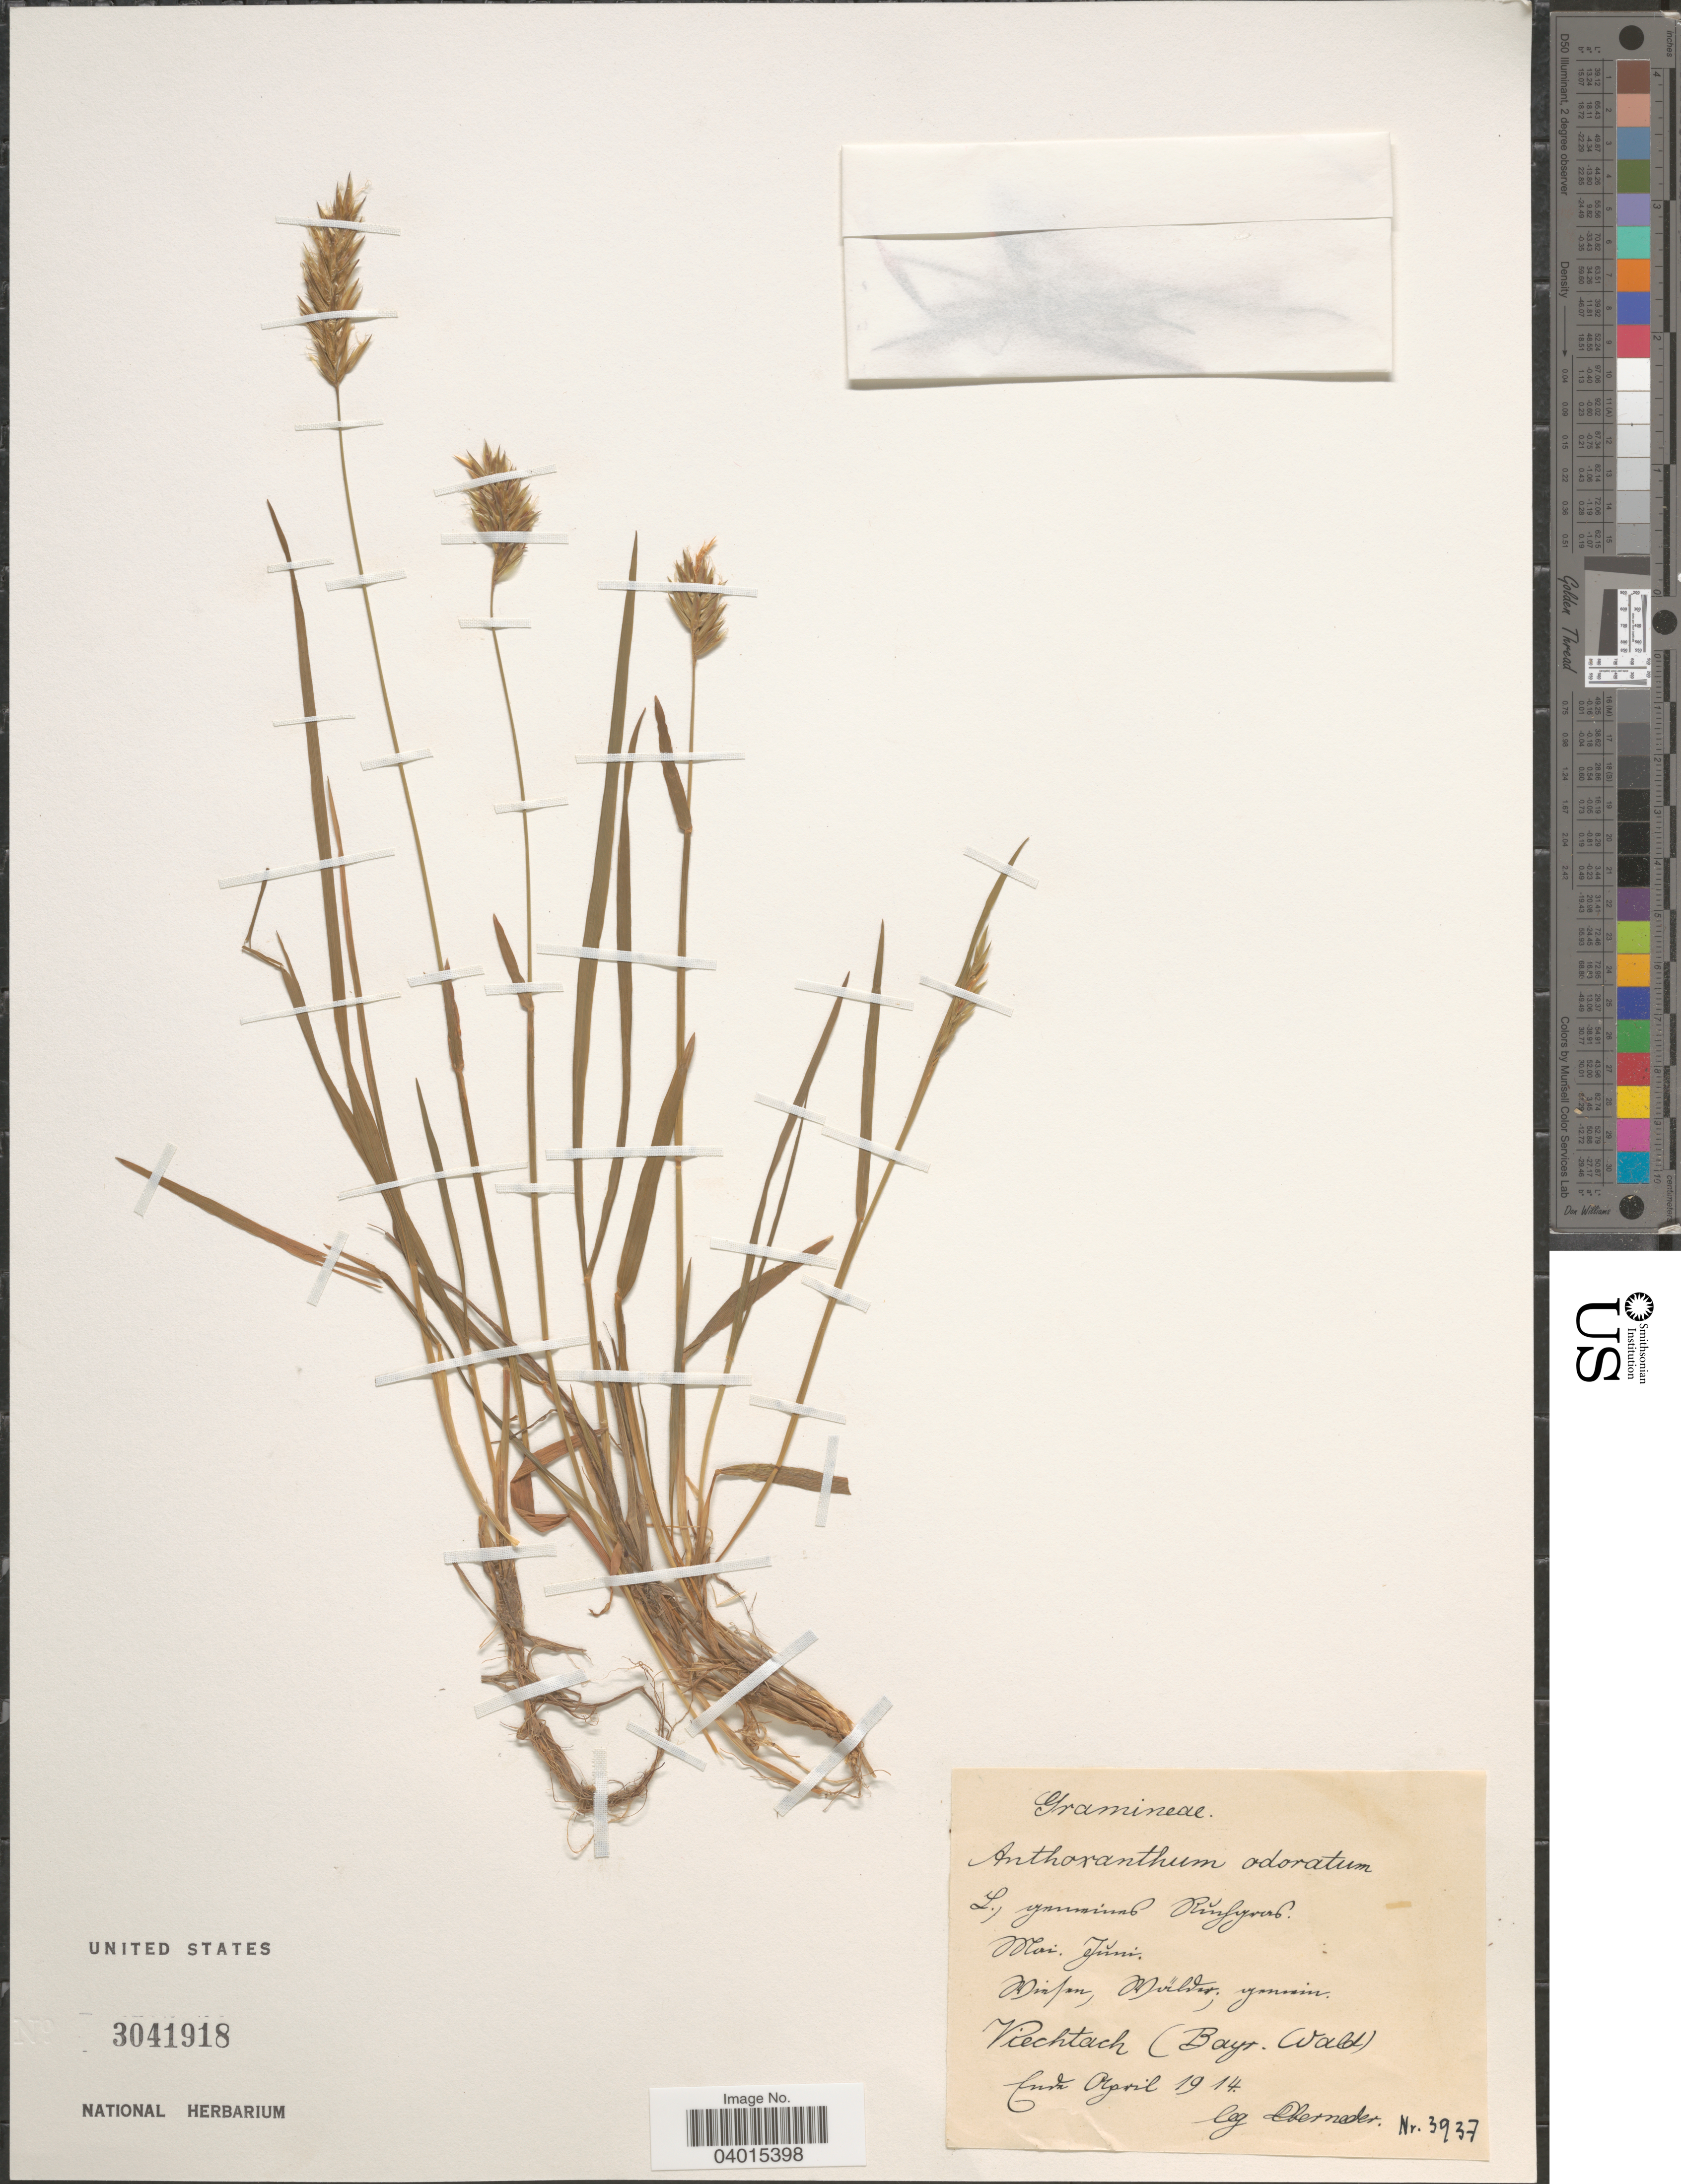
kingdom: Plantae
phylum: Tracheophyta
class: Liliopsida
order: Poales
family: Poaceae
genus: Anthoxanthum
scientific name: Anthoxanthum odoratum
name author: L.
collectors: -. Oberneder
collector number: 3937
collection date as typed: Ende April 1914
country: Germany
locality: Viechtach (Bayr. Wald).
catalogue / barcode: US 3041918